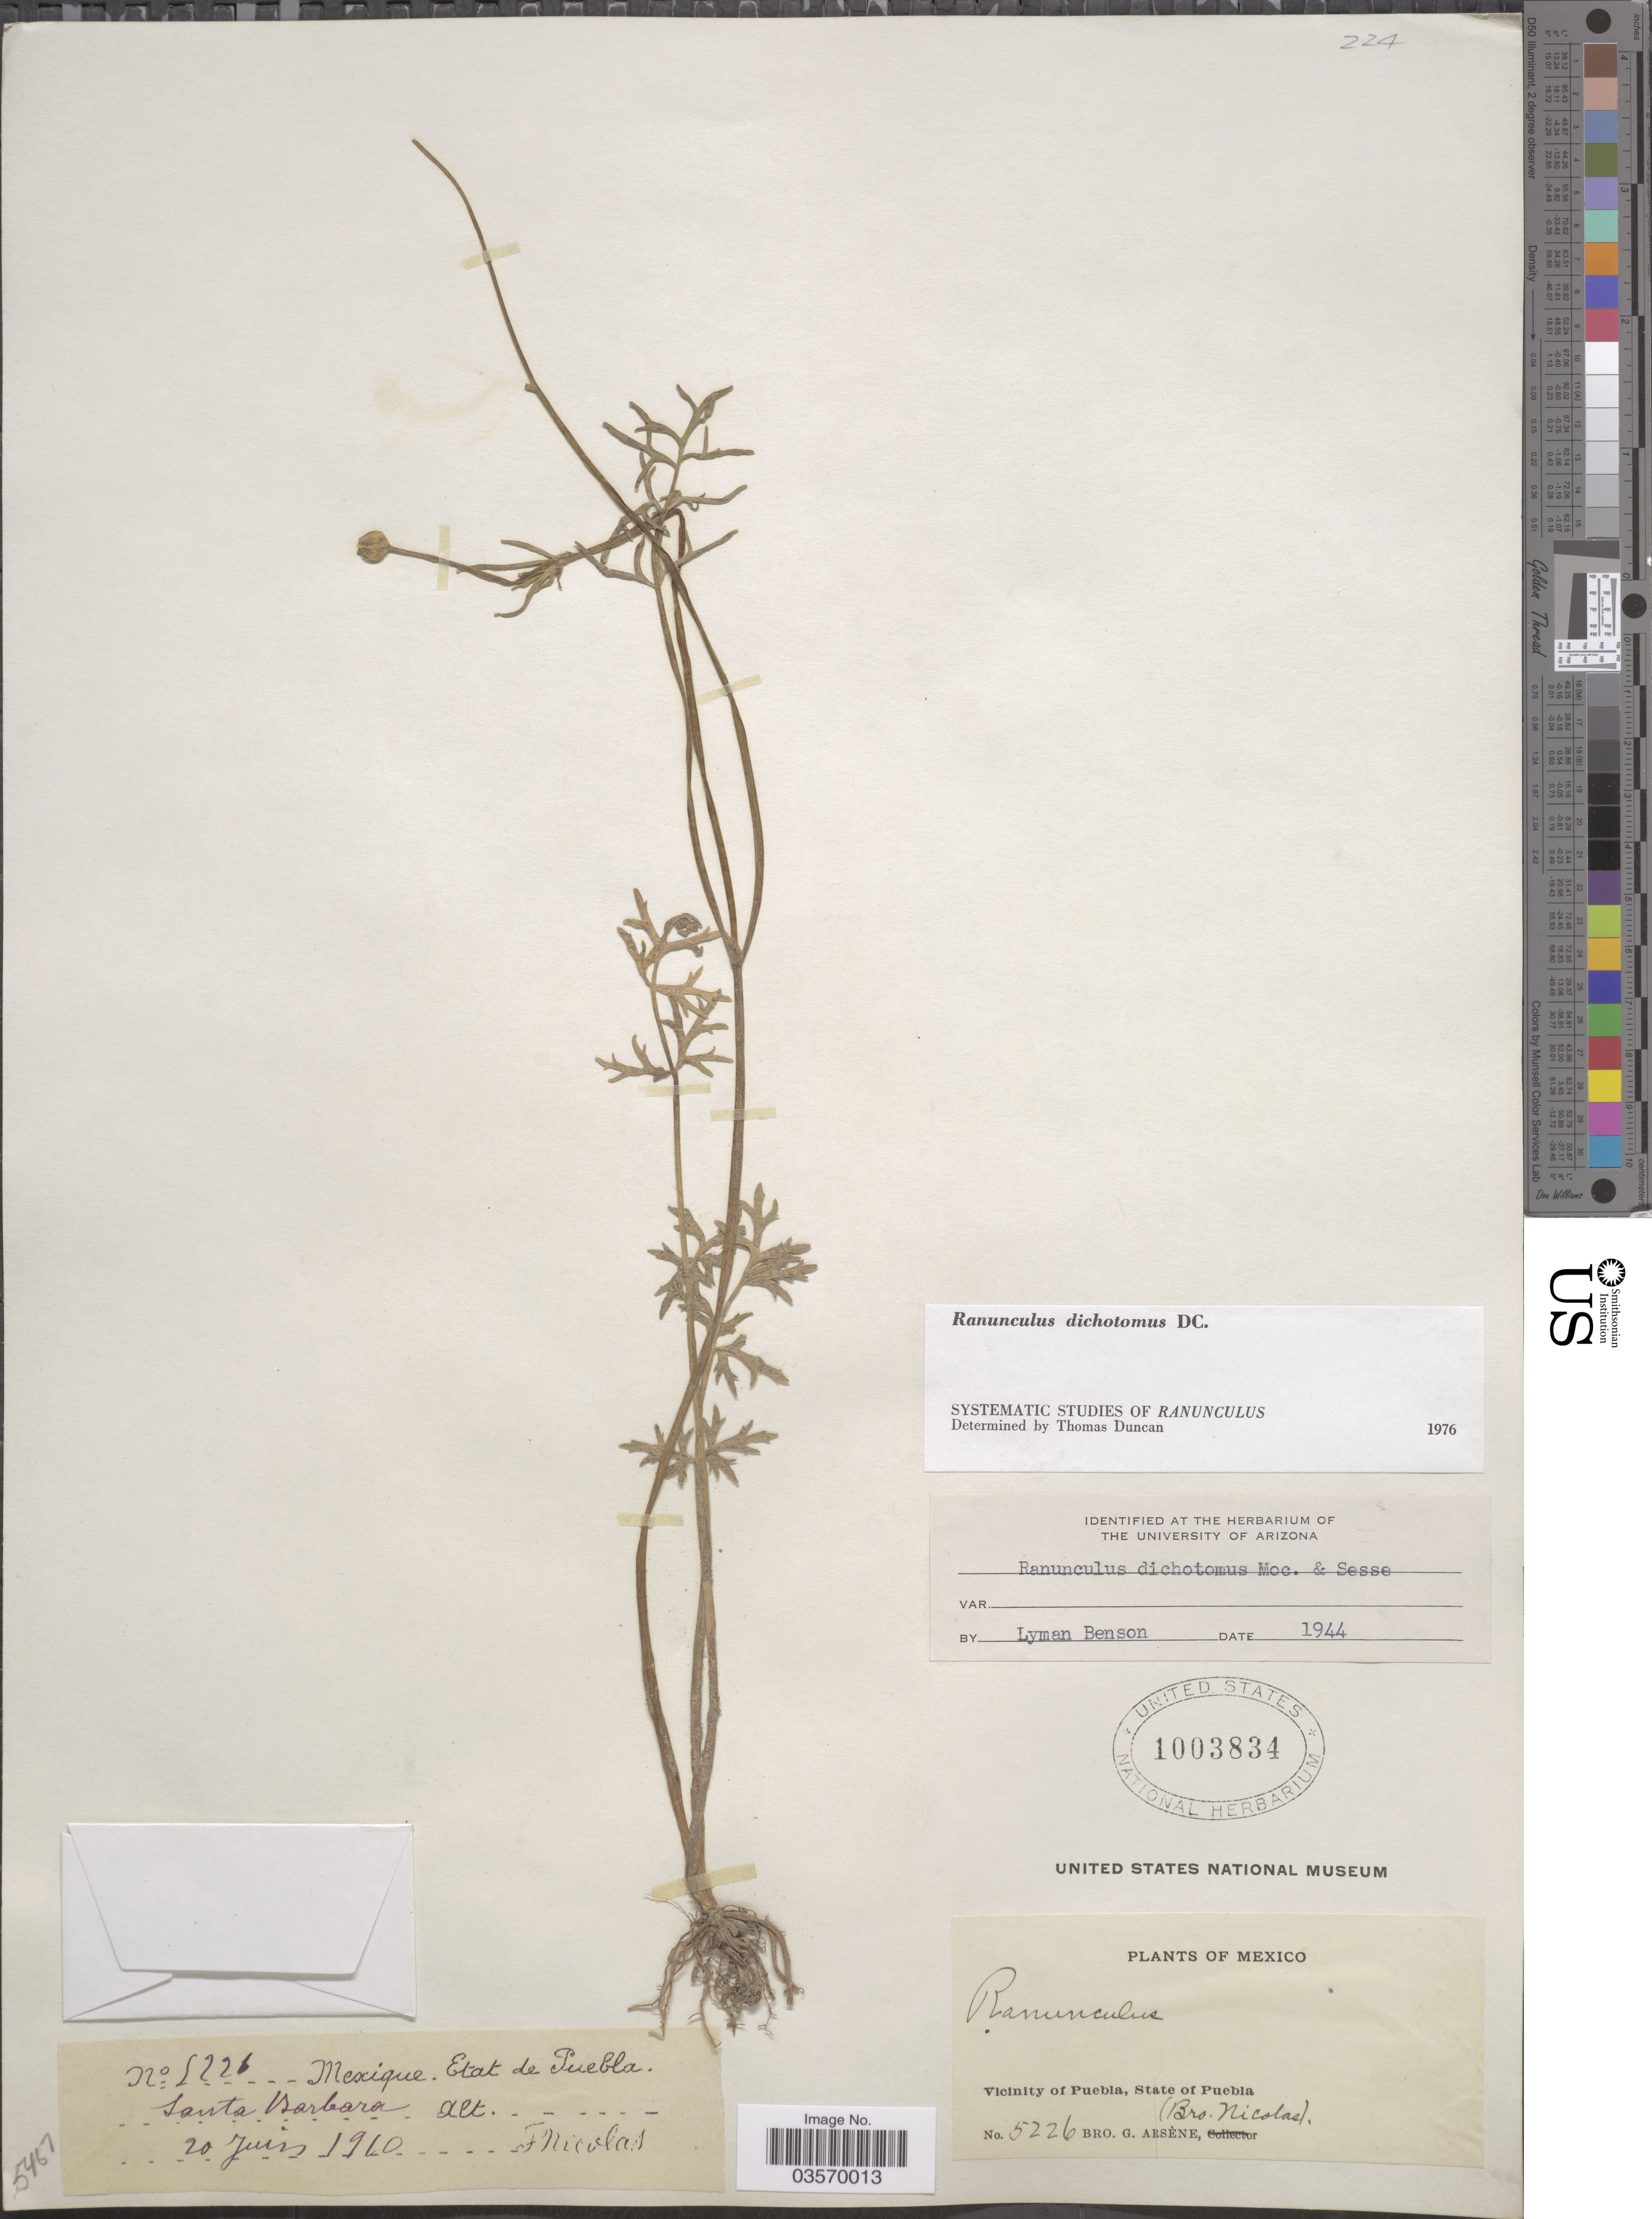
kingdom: Plantae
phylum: Tracheophyta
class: Magnoliopsida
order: Ranunculales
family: Ranunculaceae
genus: Ranunculus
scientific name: Ranunculus dichotomus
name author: Moc. & Sessé ex DC.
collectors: Bro. G. Arsène & Bro. Nicolas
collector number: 5226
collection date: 1910-06-20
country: Mexico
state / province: Puebla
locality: Vicinity of Puebla. Santa Barbara.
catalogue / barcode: US 1003834